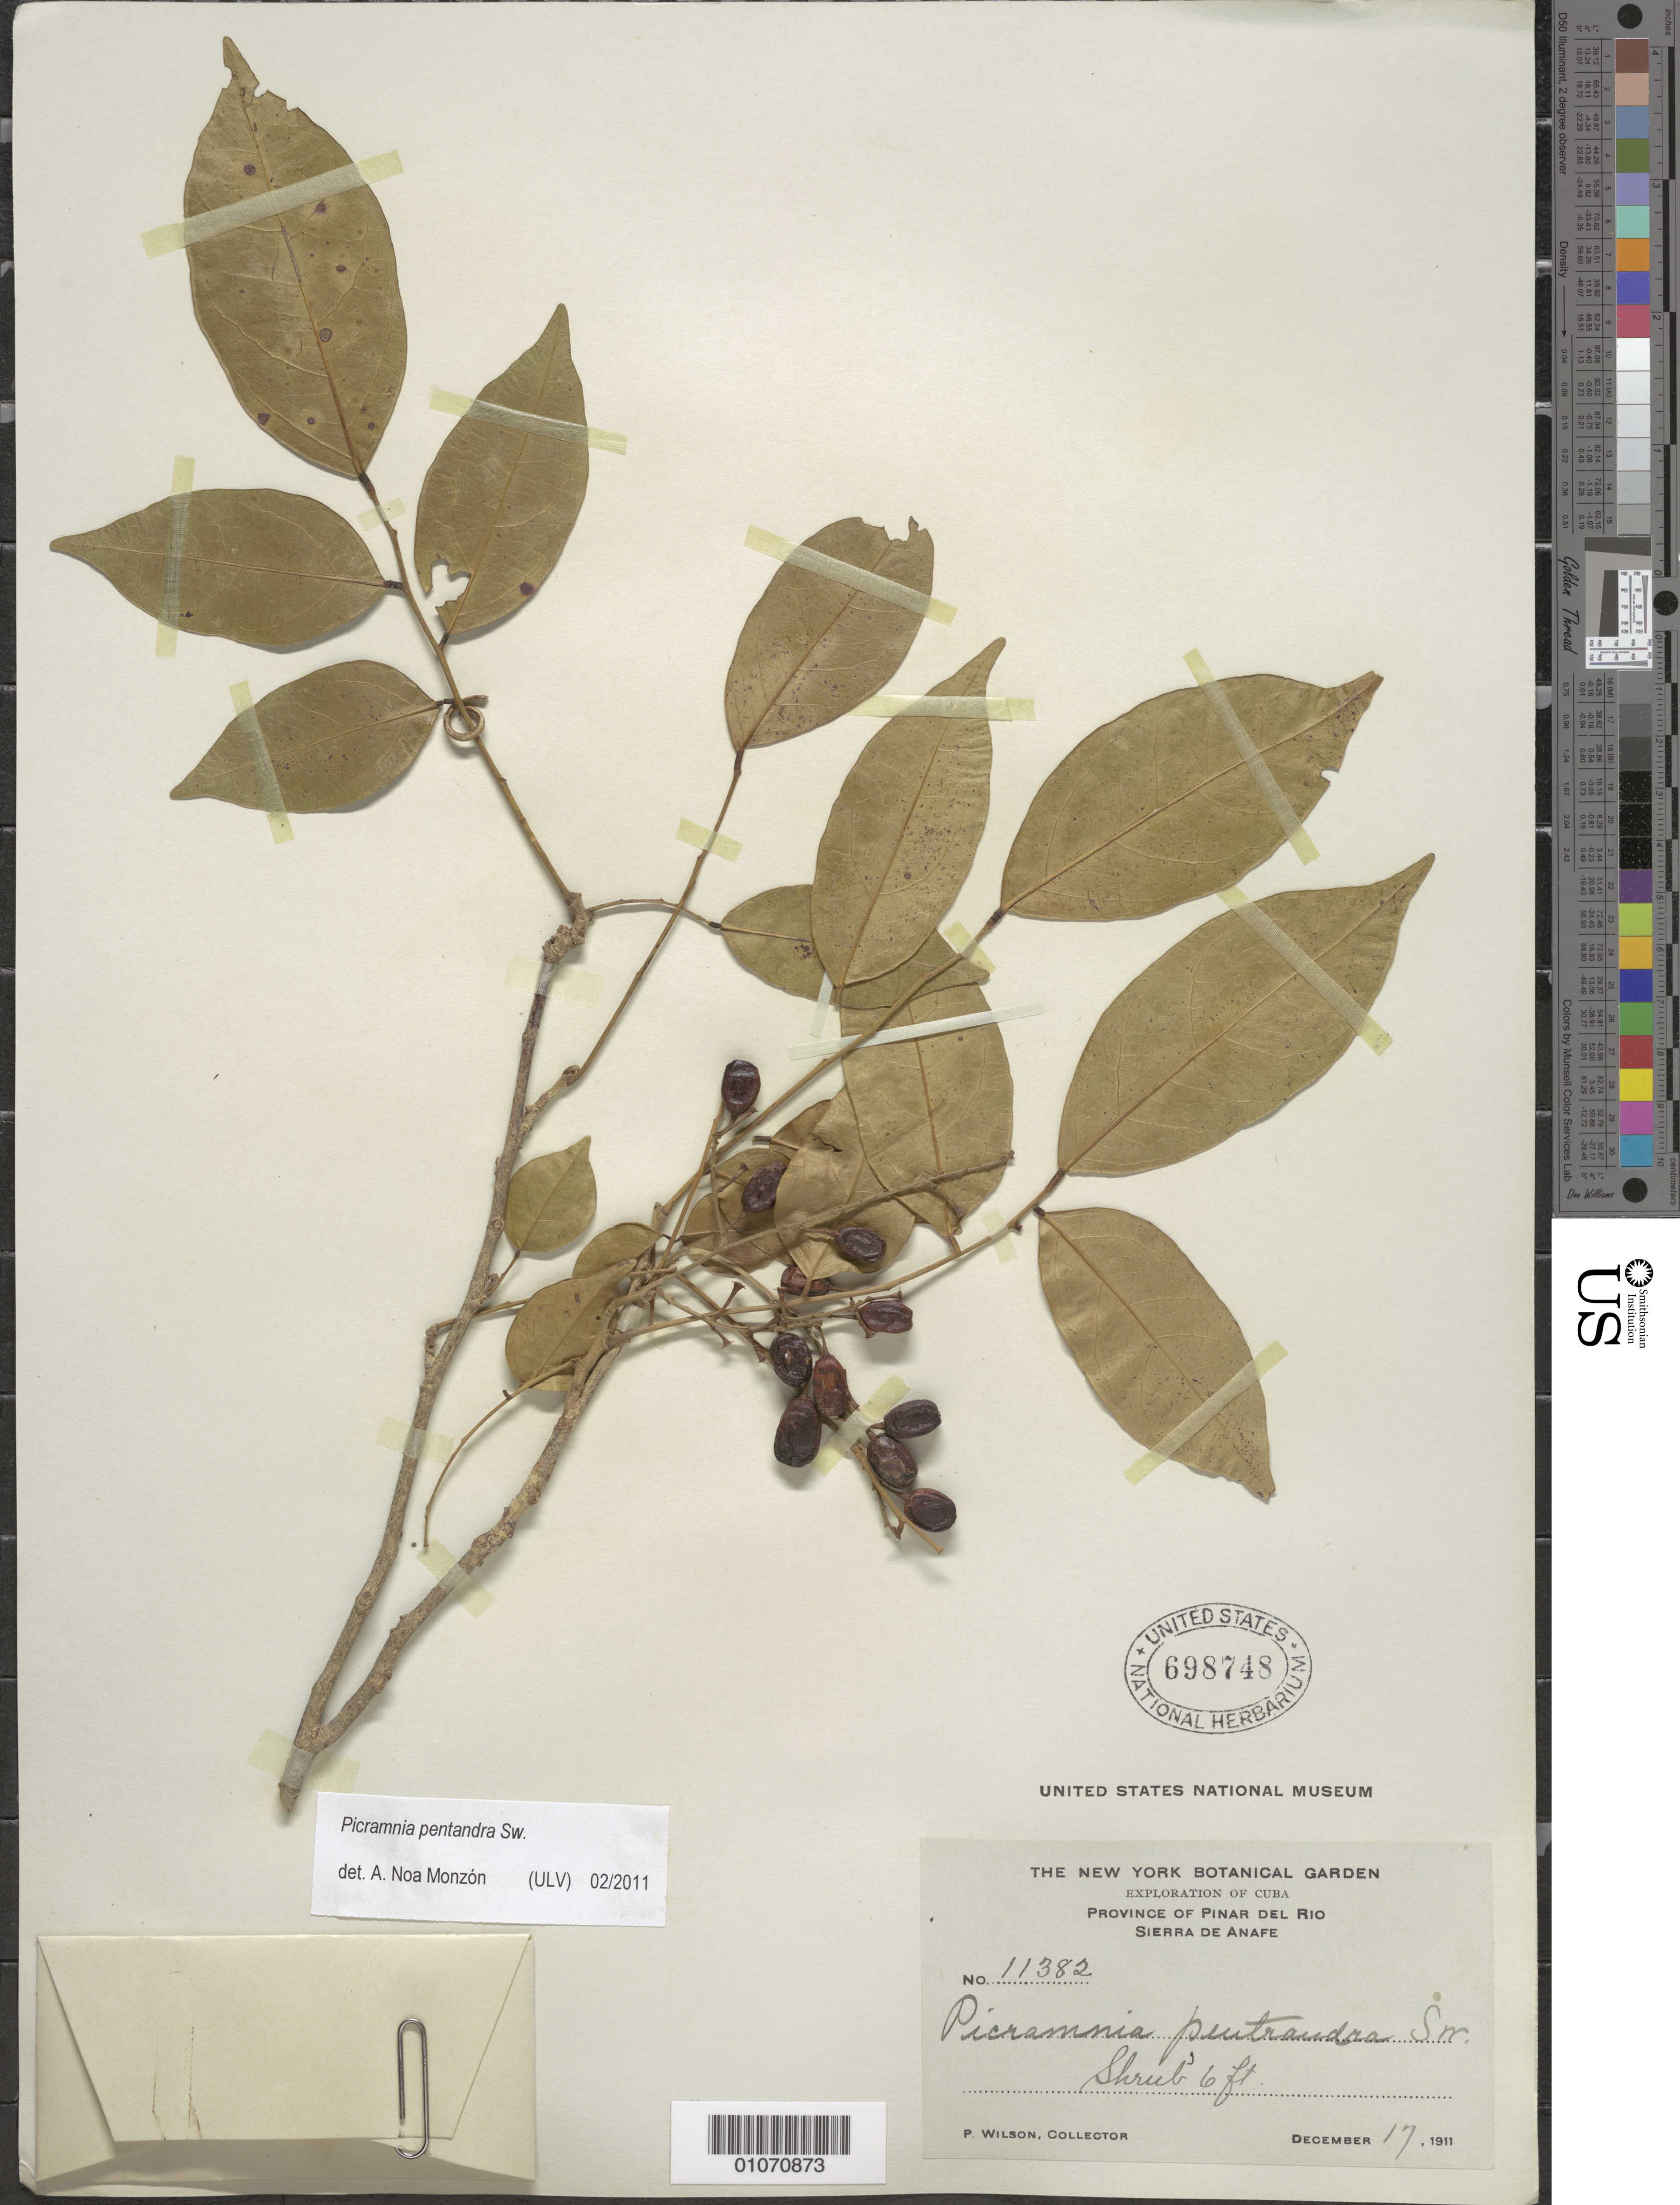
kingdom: Plantae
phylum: Tracheophyta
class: Magnoliopsida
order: Picramniales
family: Picramniaceae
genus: Picramnia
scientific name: Picramnia pentandra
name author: Sw.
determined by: Noa Monzón, A.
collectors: P. Wilson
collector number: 11382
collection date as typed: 17 Dec 1911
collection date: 1911-12-17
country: Cuba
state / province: Pinar del Río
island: Cuba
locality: Sierra de Anafe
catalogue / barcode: US 698748